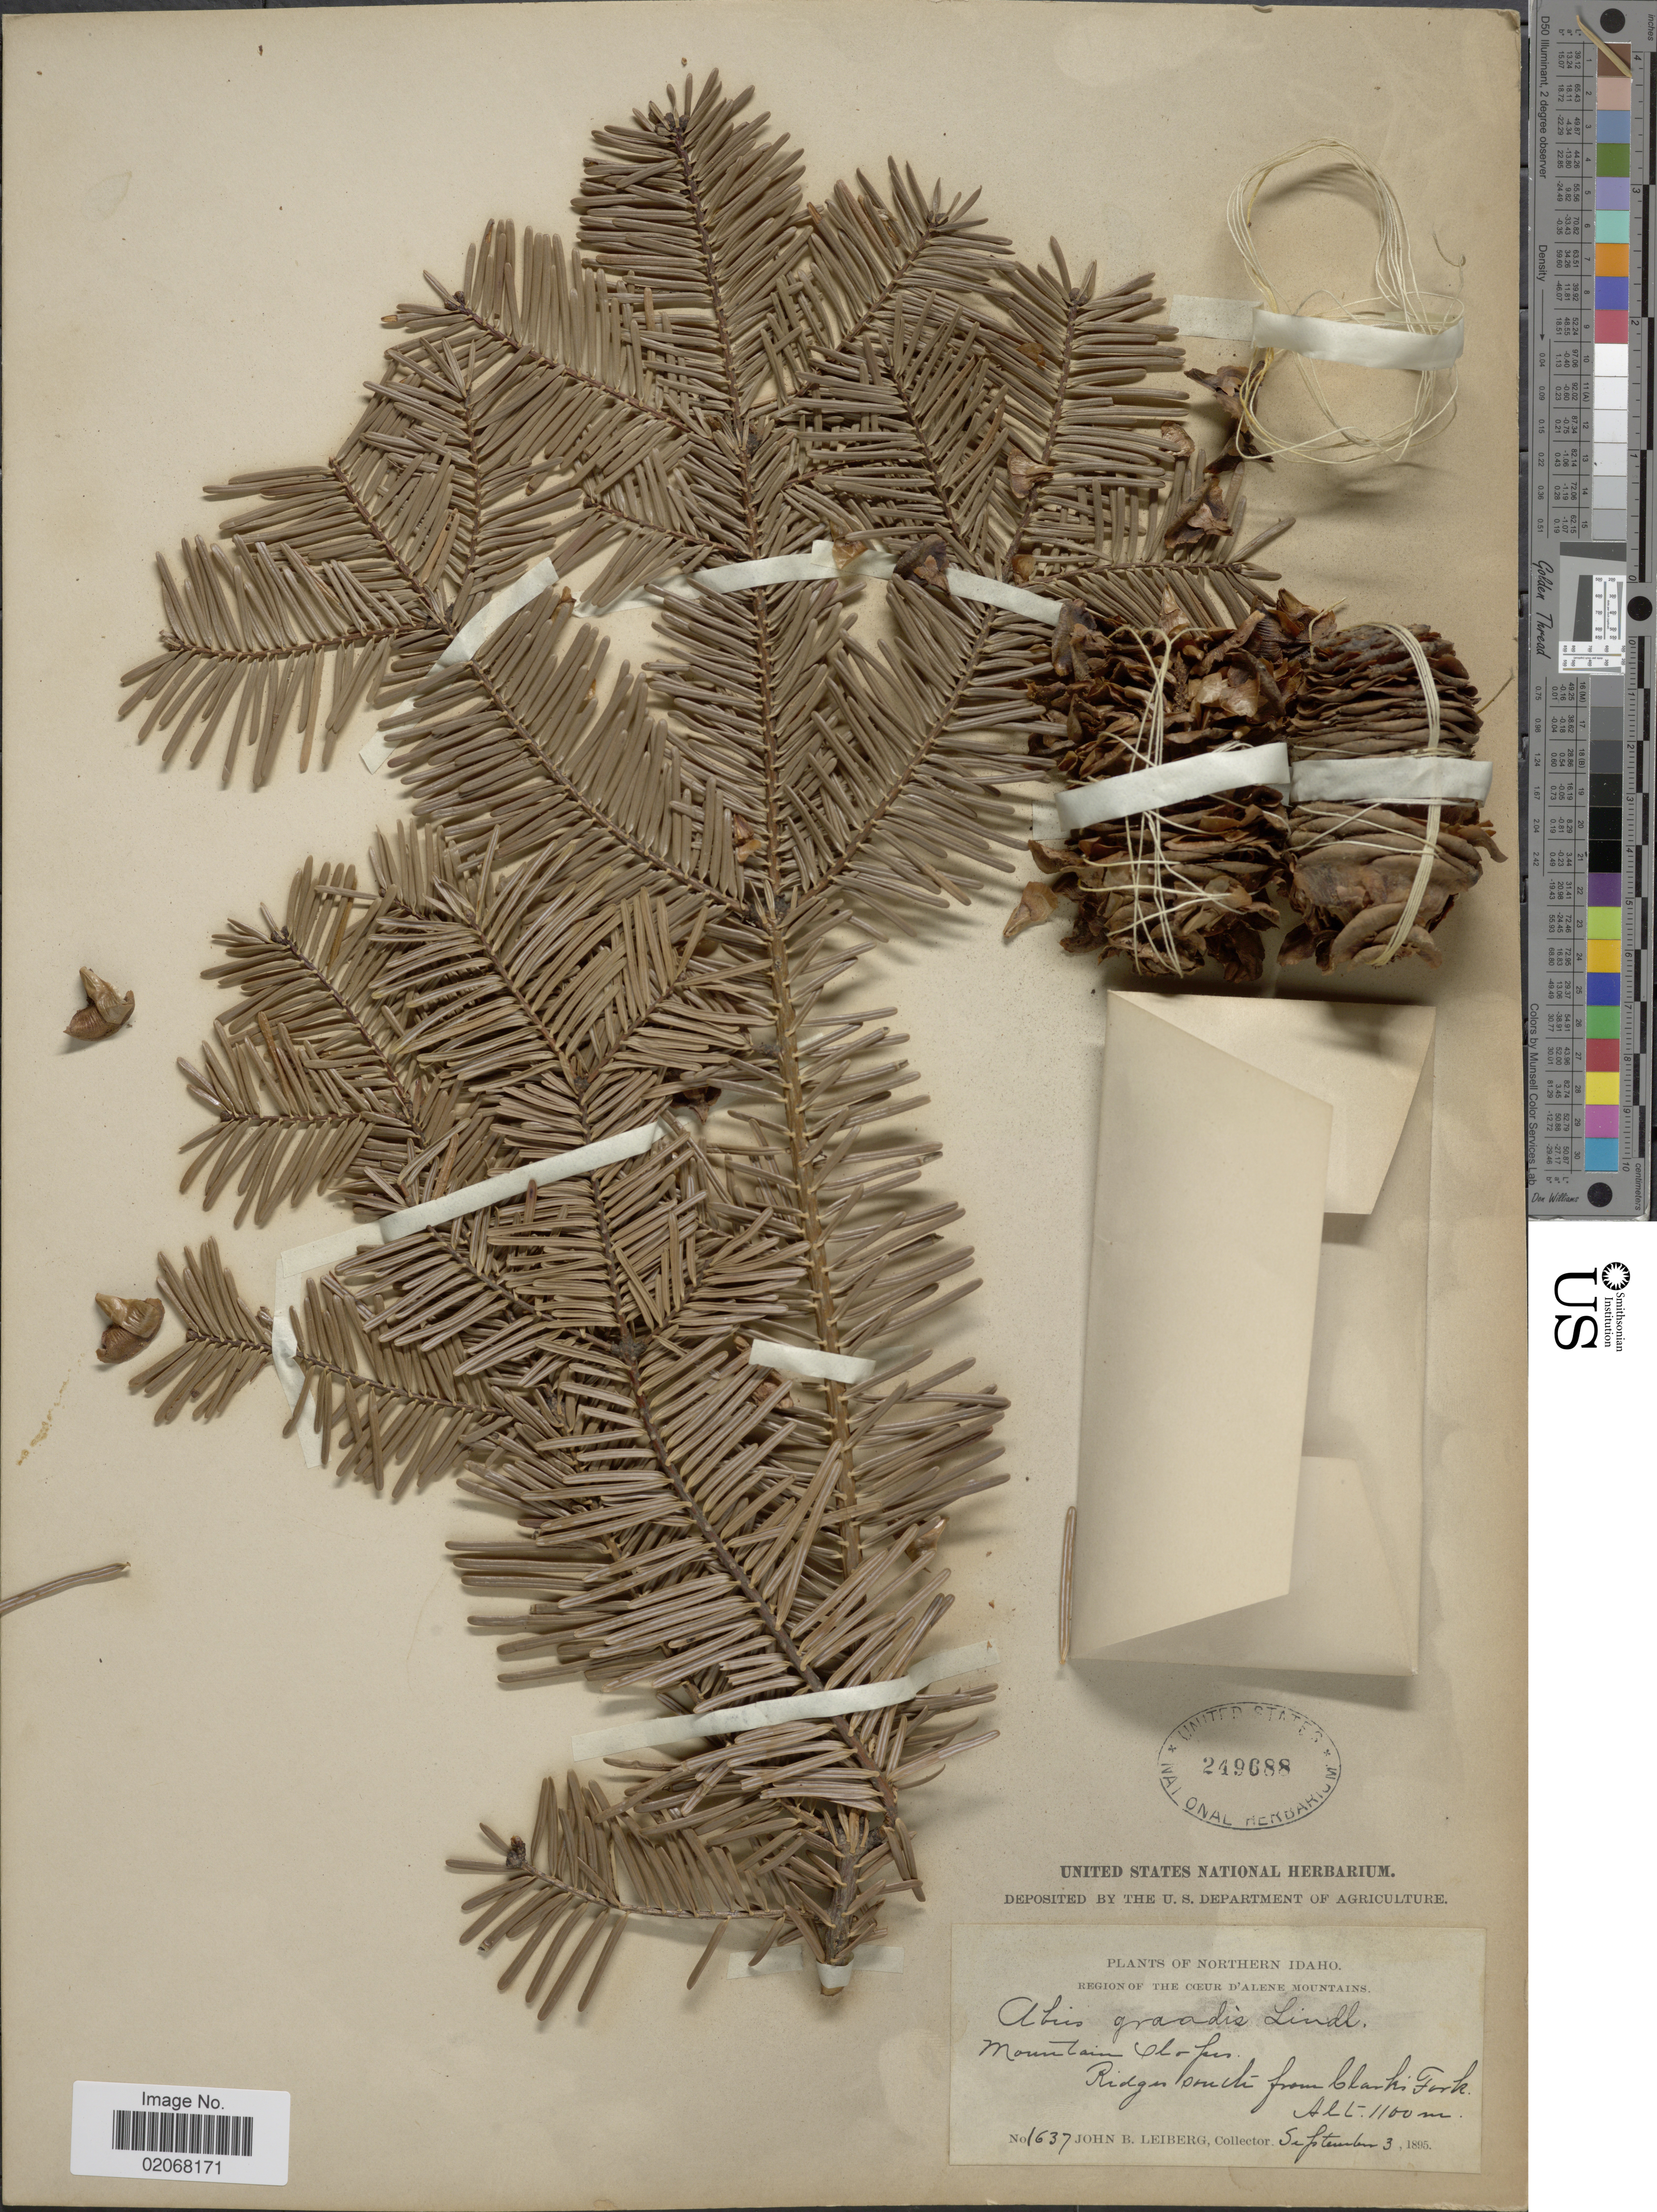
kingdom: Plantae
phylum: Tracheophyta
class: Pinopsida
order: Pinales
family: Pinaceae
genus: Abies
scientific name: Abies grandis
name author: (Douglas ex D. Don) Lindl.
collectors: J. Leiberg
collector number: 1637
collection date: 1895-09-03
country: United States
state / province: Idaho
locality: Northern Idaho, Region of the Coeur d'Alene Mountains, ridges south from Clarks Fork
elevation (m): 1100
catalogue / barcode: US 249688